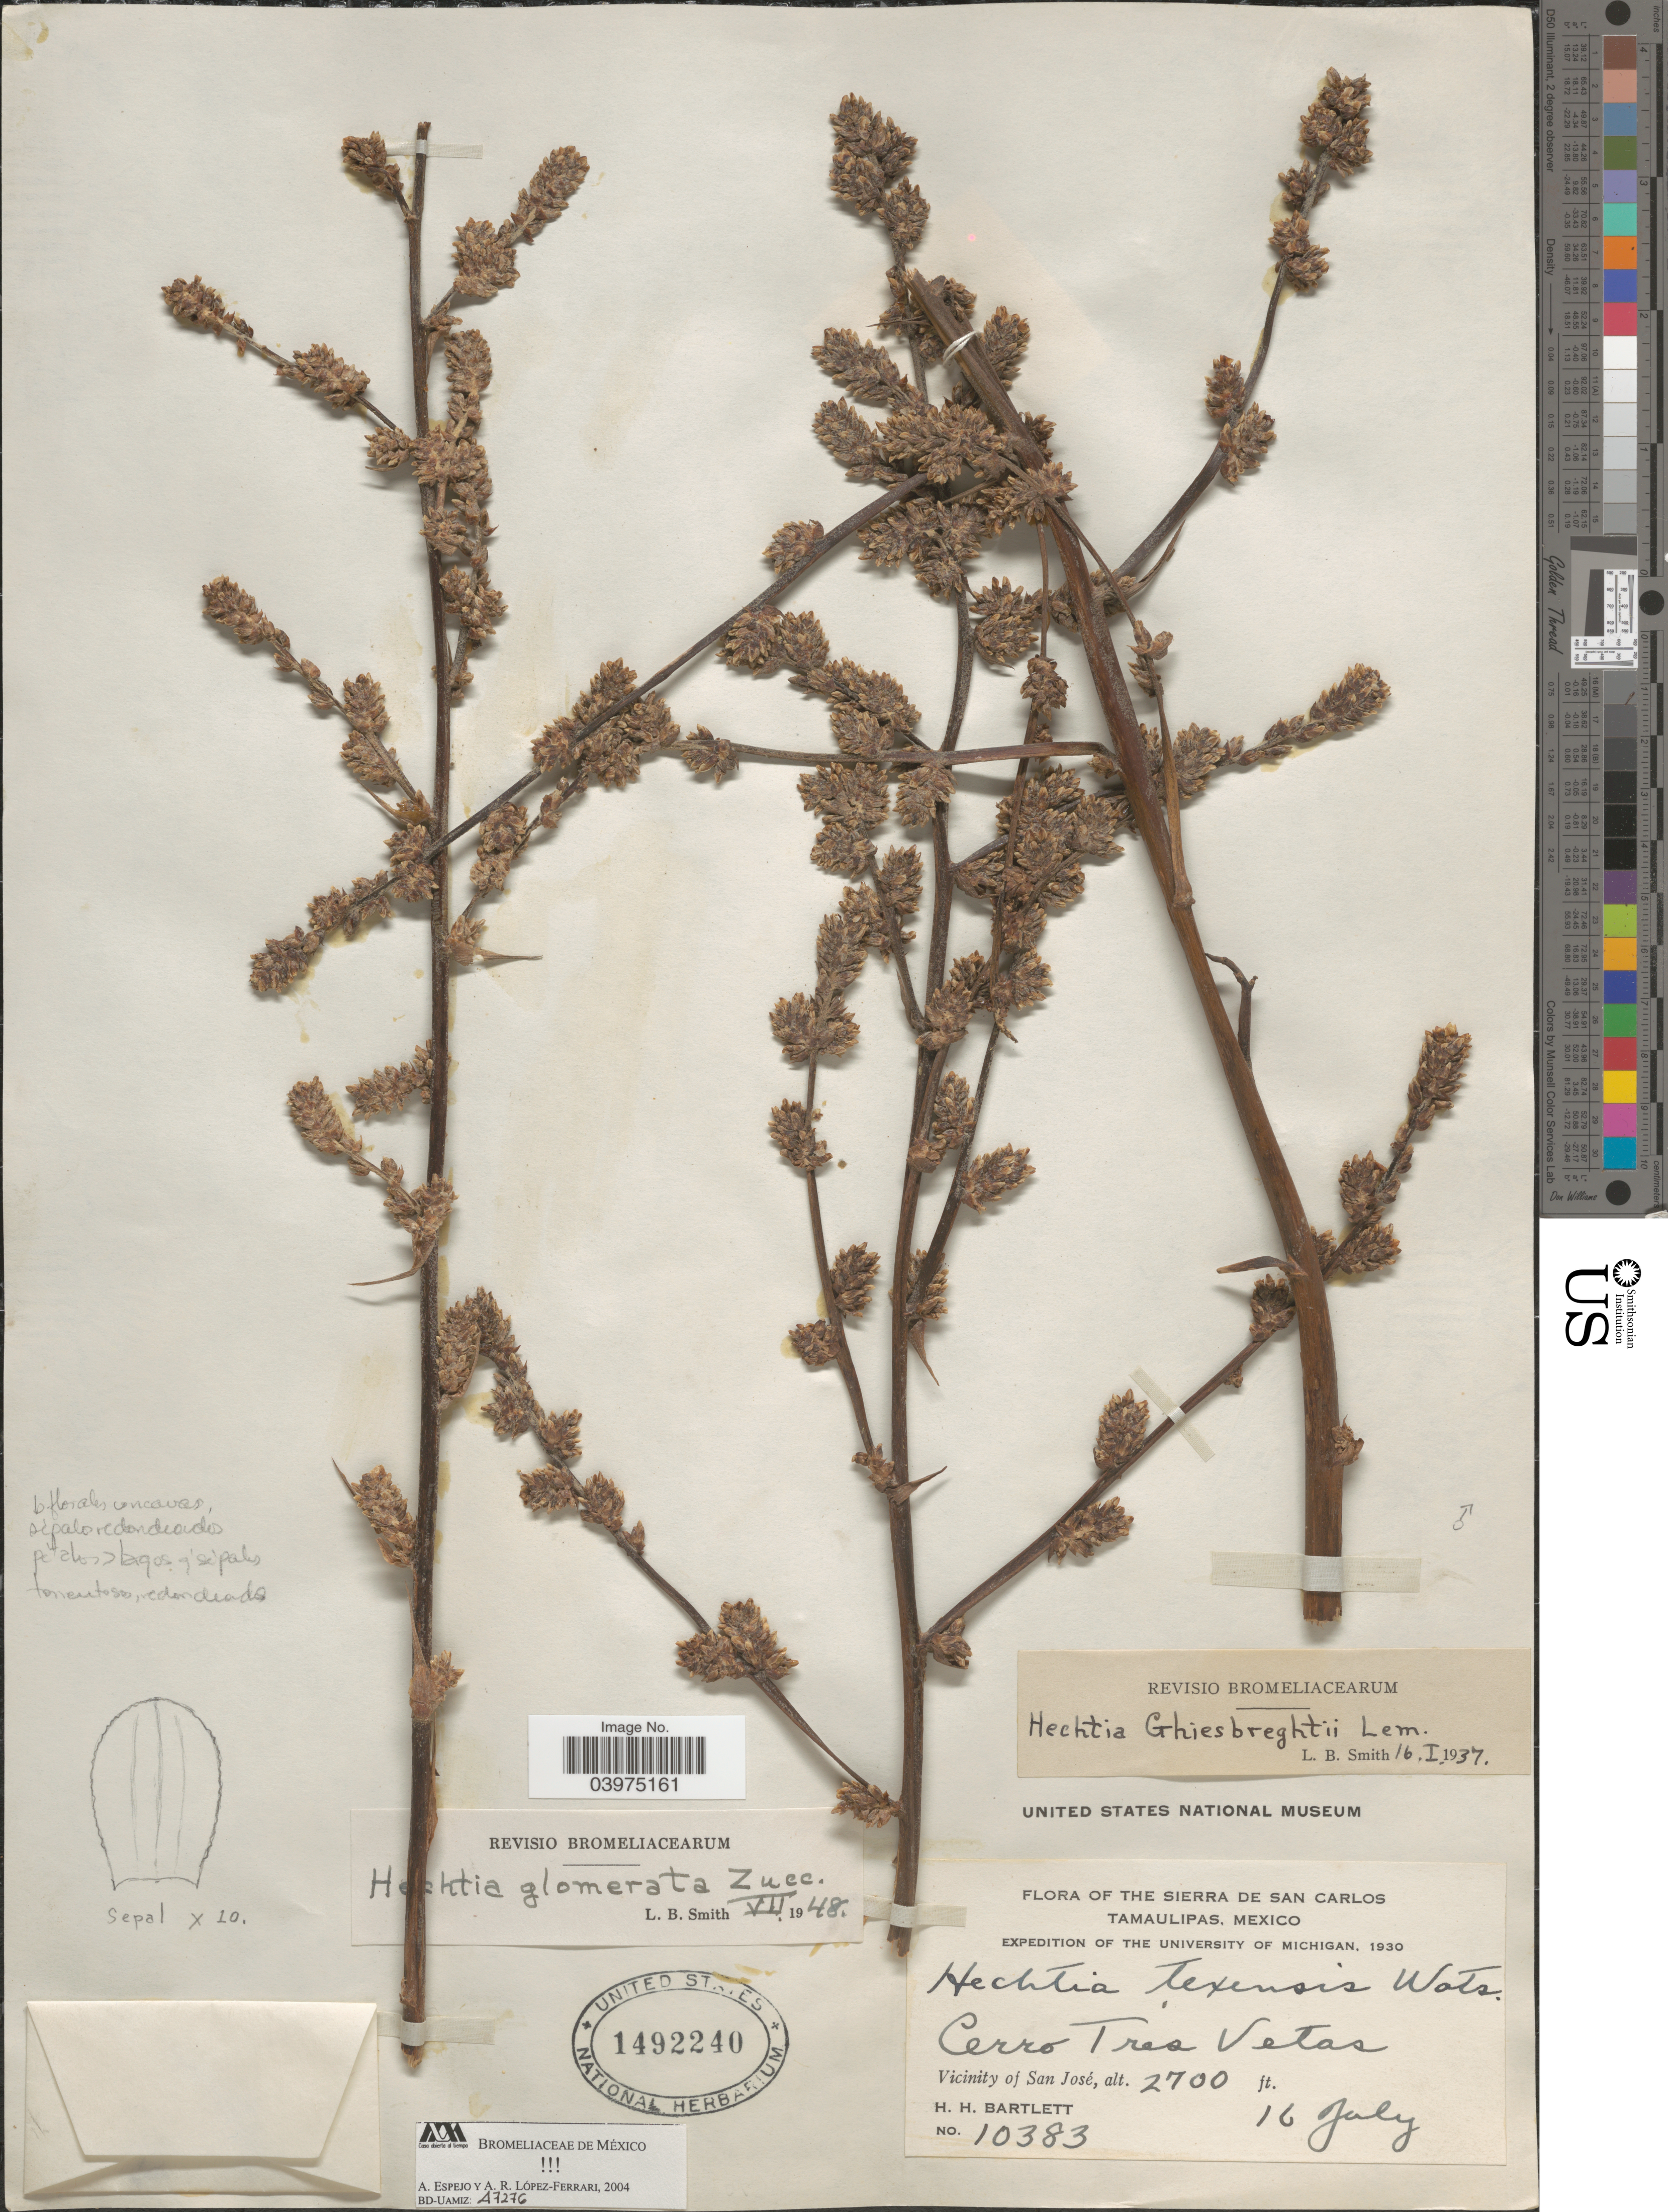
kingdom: Plantae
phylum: Tracheophyta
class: Liliopsida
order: Poales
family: Bromeliaceae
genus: Hechtia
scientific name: Hechtia glomerata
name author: Zucc.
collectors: H. H. Bartlett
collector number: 10383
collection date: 1930-07-16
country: Mexico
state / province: Tamaulipas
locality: The Sierra de San Carlos. Expedition of the University of Michigan, 1930. Cerro Tres Vetas. Vicinity of San José.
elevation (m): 823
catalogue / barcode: US 1492240